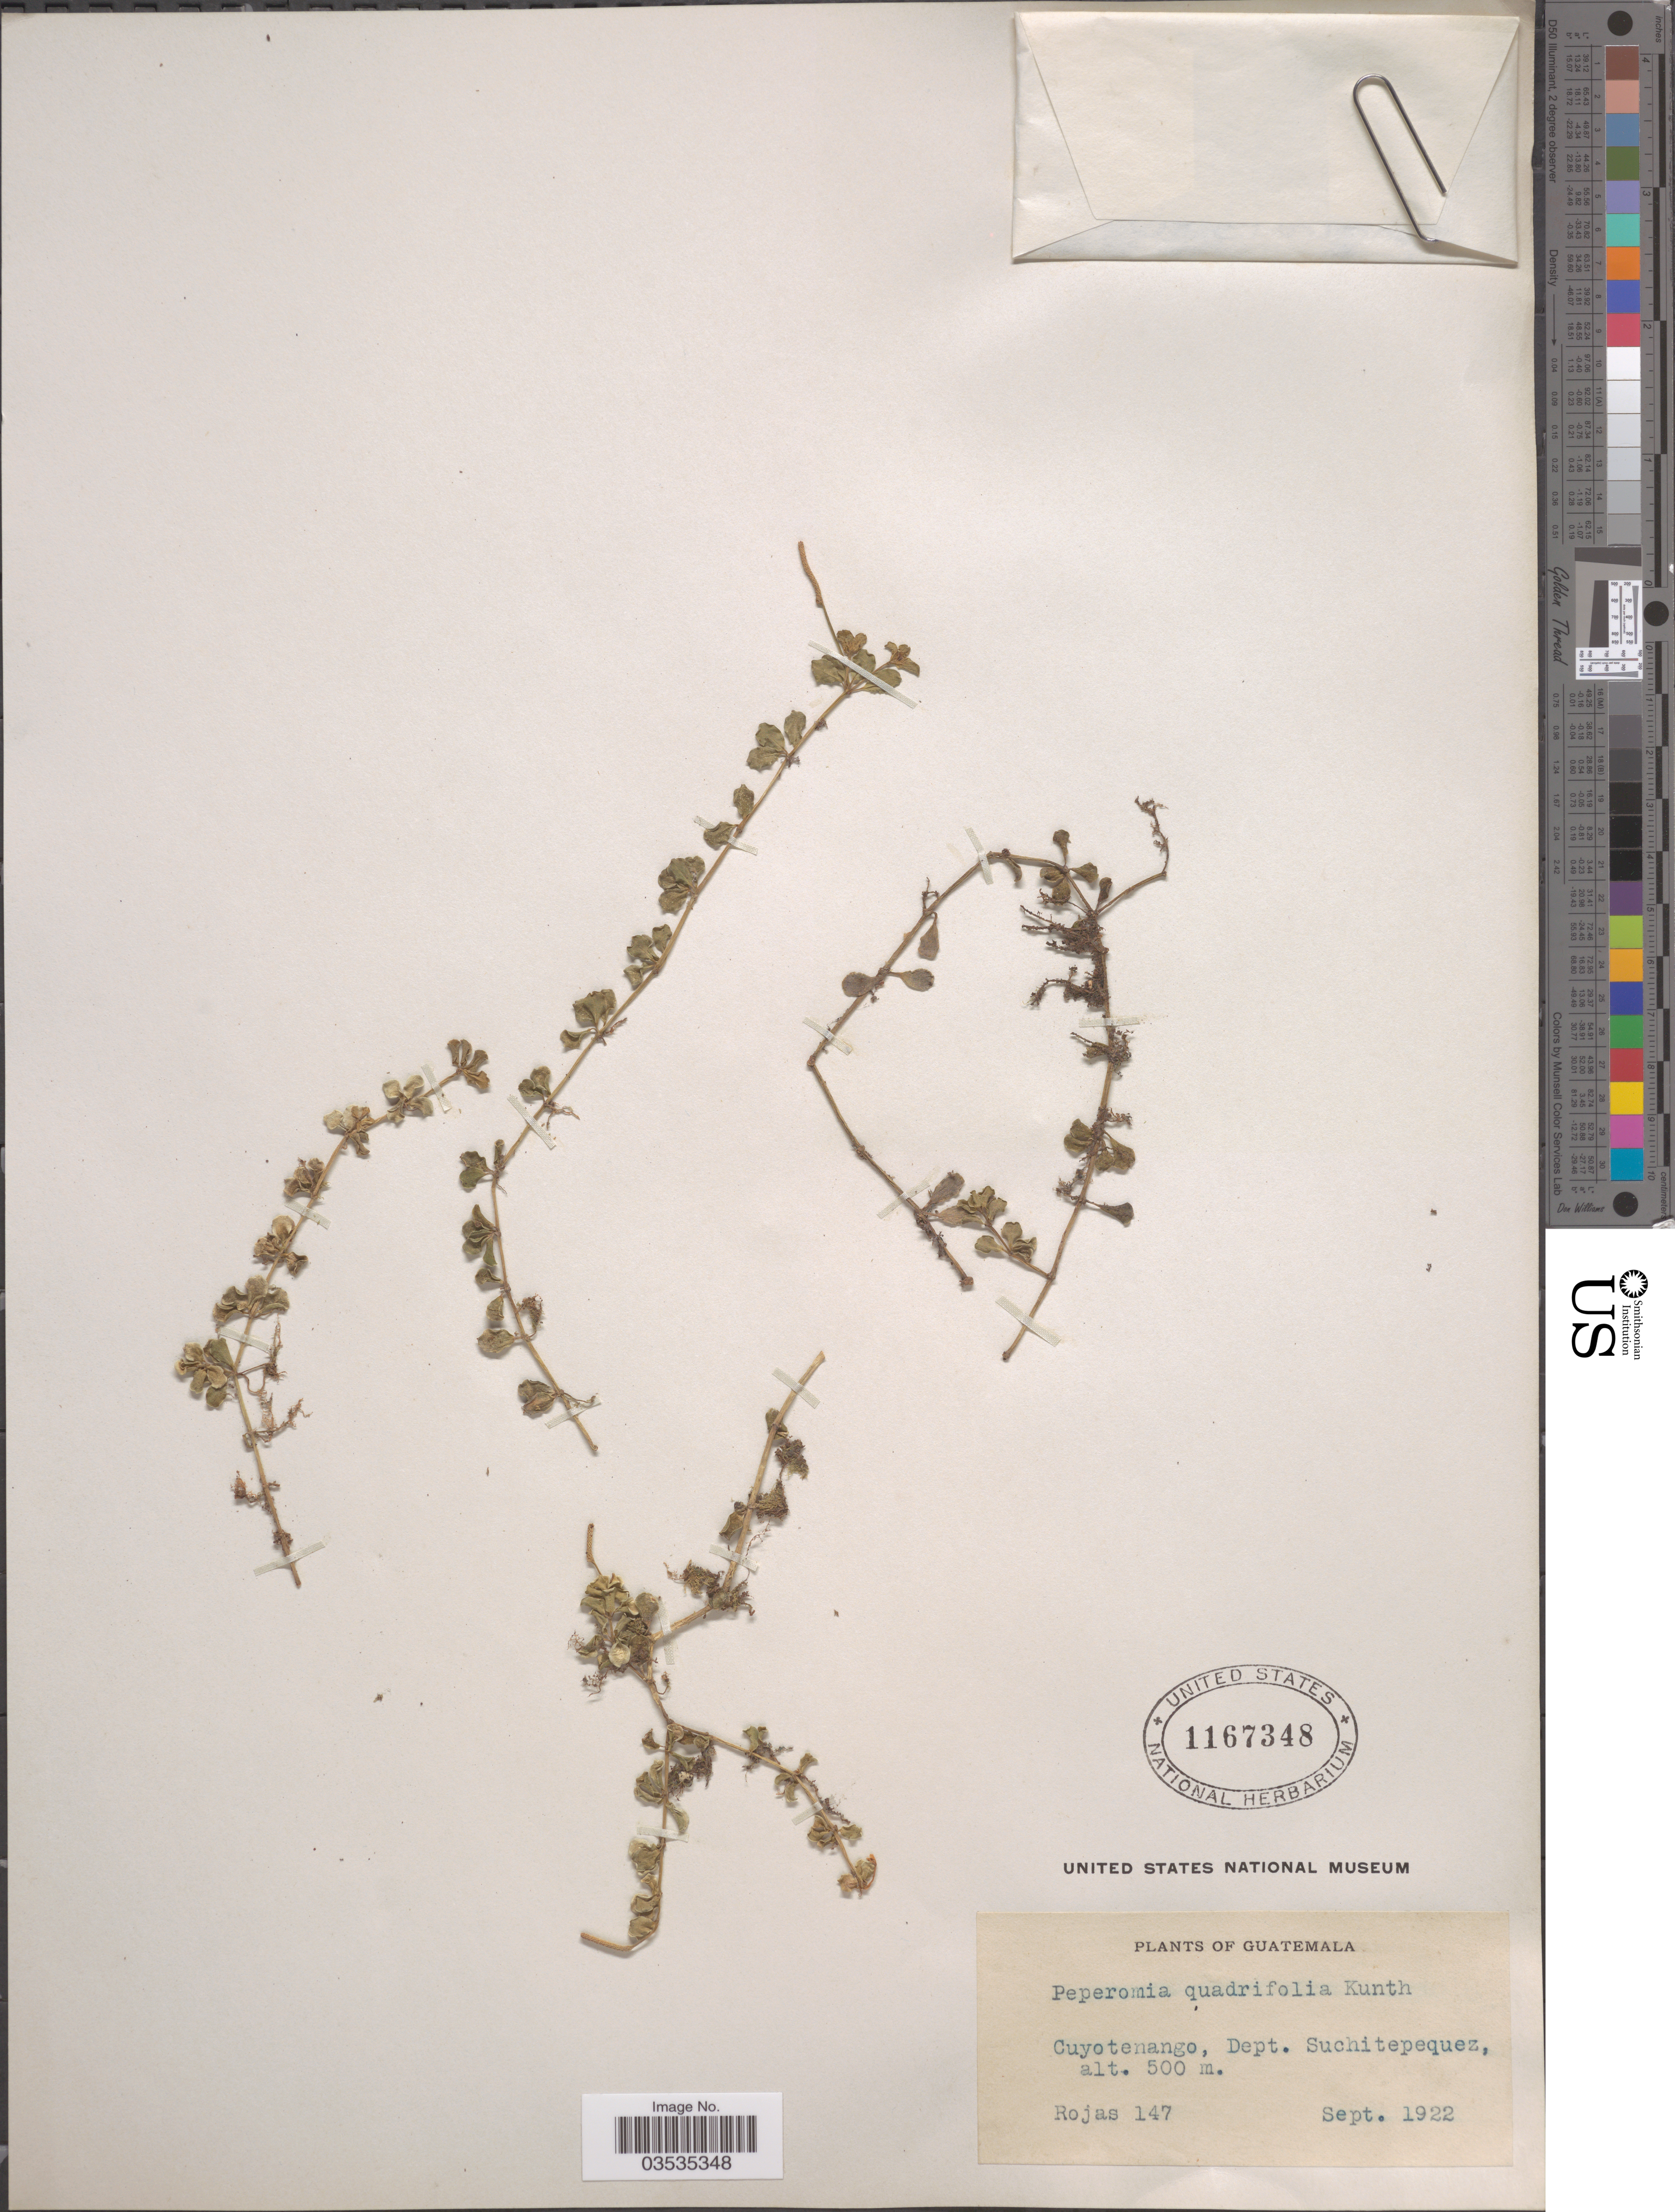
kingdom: Plantae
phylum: Tracheophyta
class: Magnoliopsida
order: Piperales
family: Piperaceae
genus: Peperomia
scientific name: Peperomia berlandieri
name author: Miq.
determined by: Jiménez, José Estaban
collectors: Rojas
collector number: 147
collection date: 1922-09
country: Guatemala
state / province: Suchitepequez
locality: Cuyotenango, Dept. Suchitepequez.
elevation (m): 500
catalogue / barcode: US 1167348